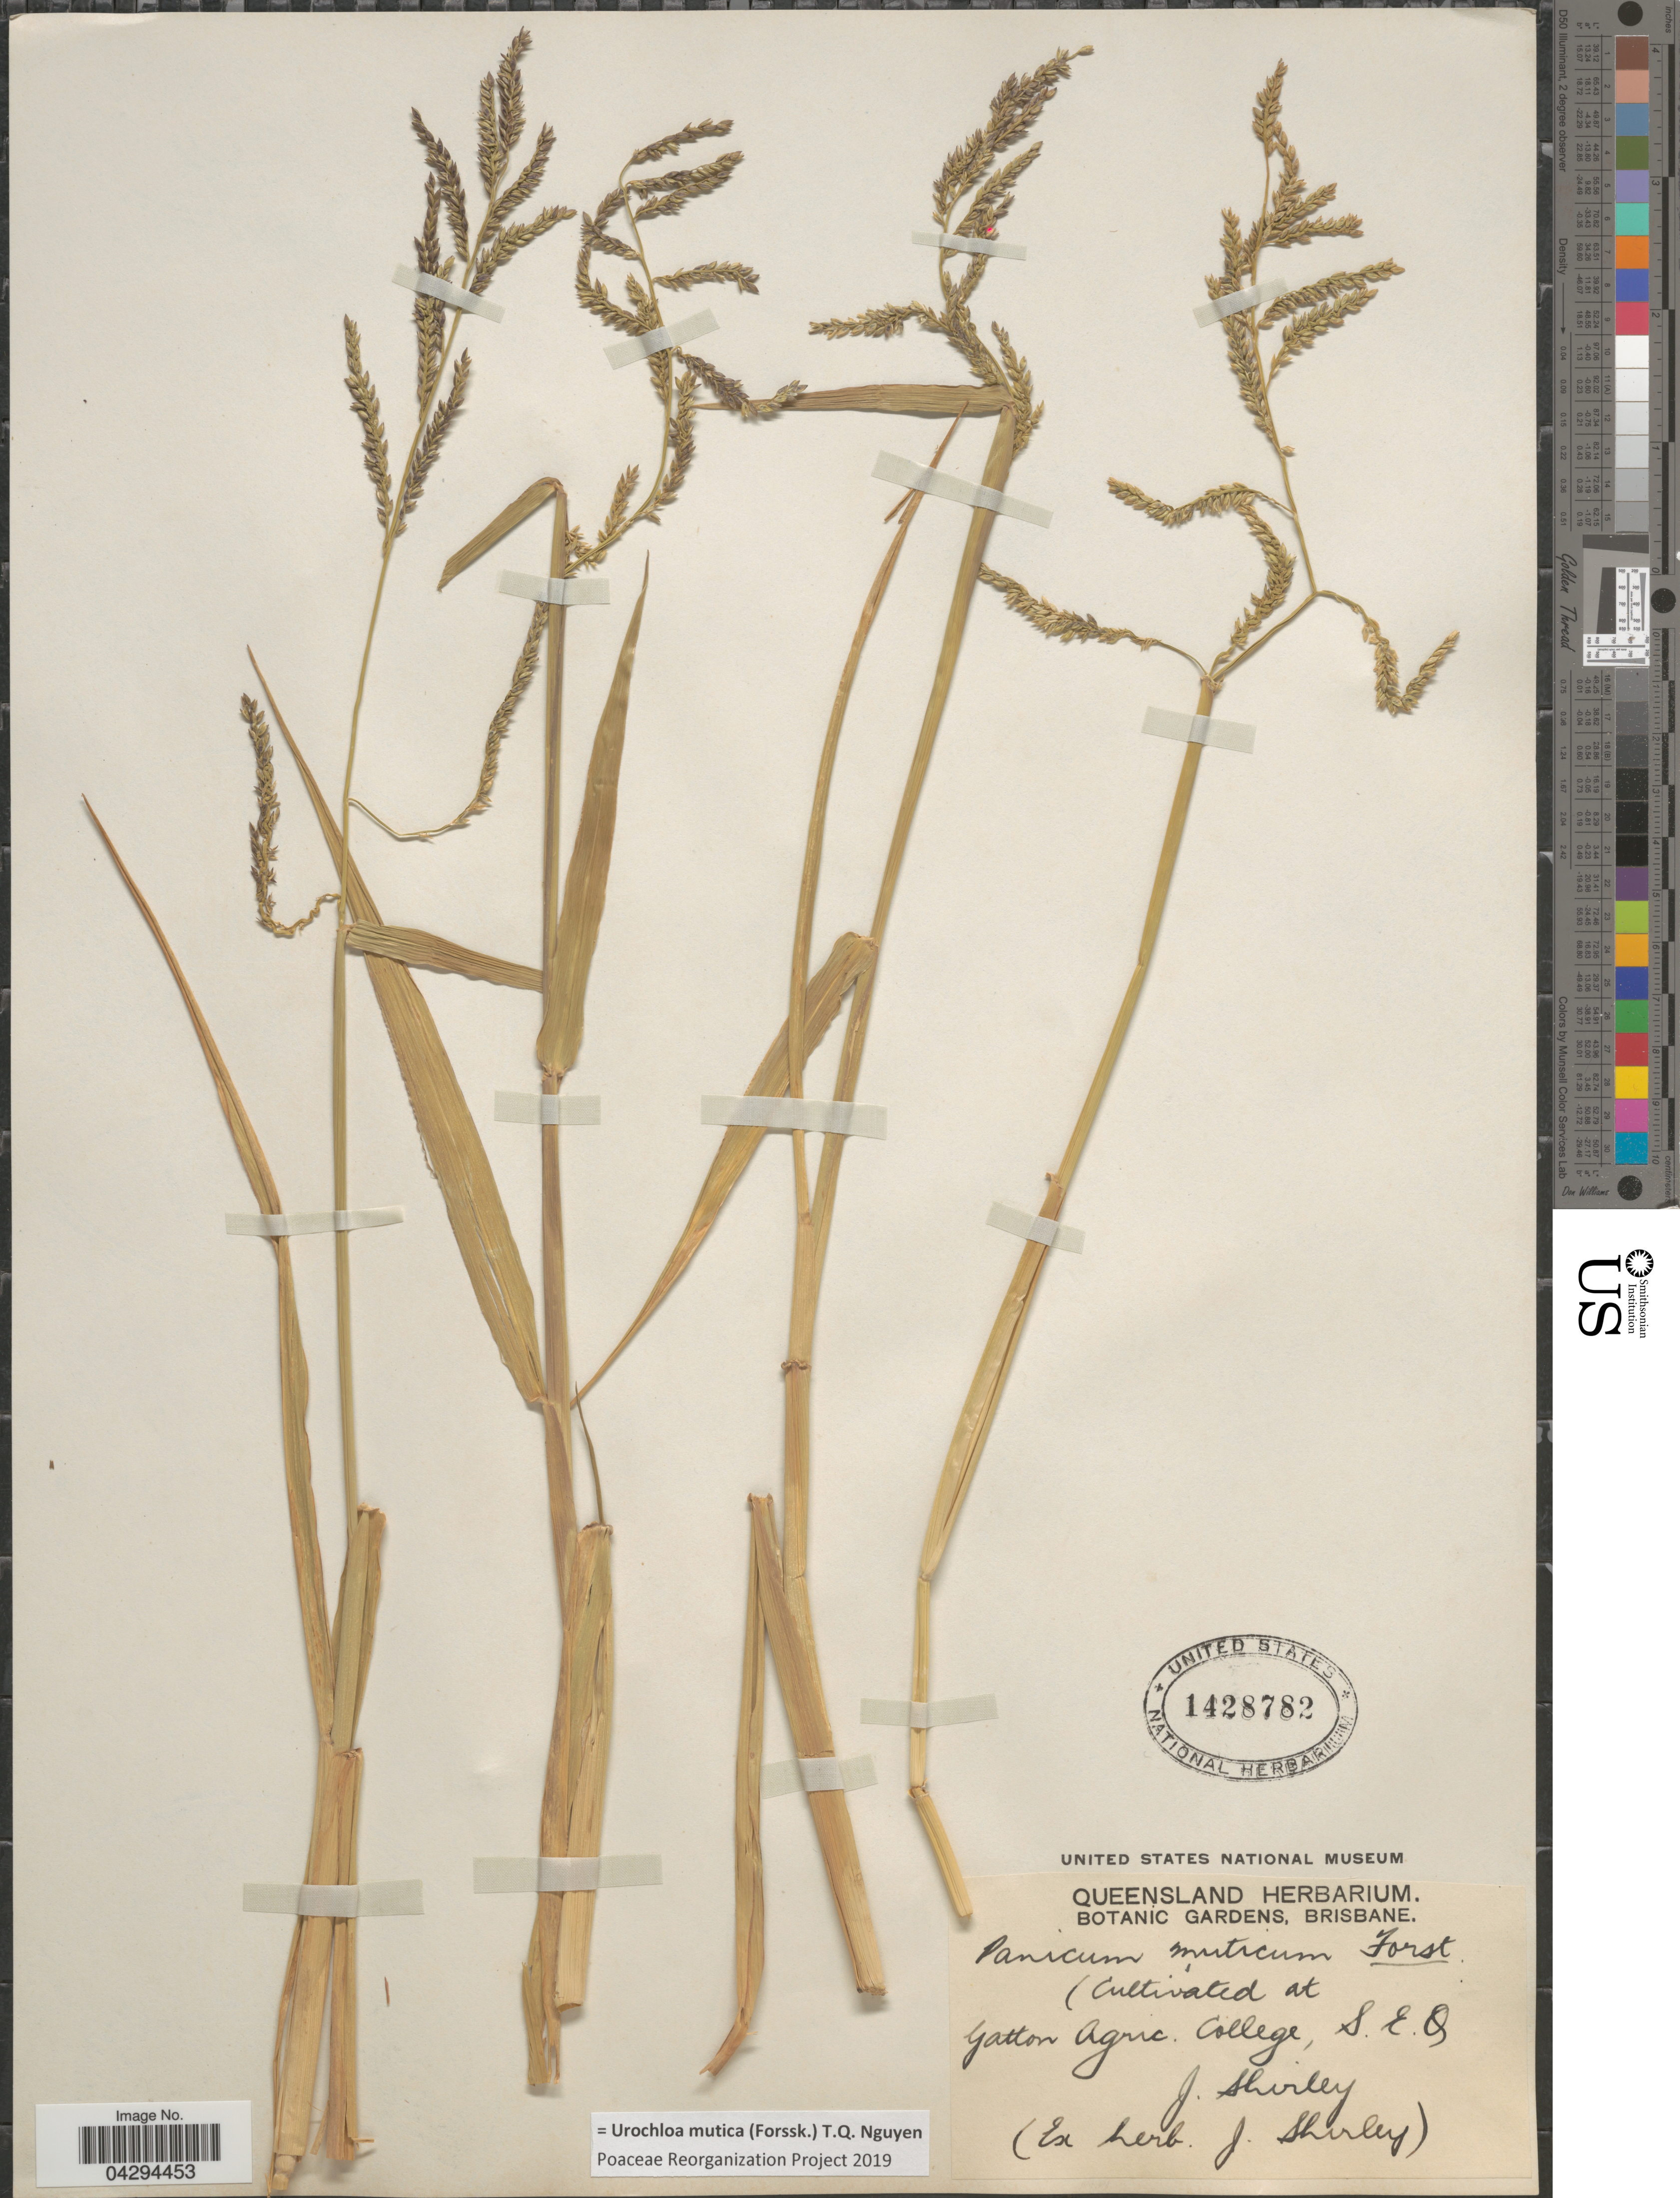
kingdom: Plantae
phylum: Tracheophyta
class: Liliopsida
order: Poales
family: Poaceae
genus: Urochloa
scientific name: Urochloa mutica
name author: (Forssk.) T.Q. Nguyen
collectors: J. Shirley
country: Australia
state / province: Queensland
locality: At Gatton Agric. College, S.E.Q.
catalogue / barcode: US 1428782